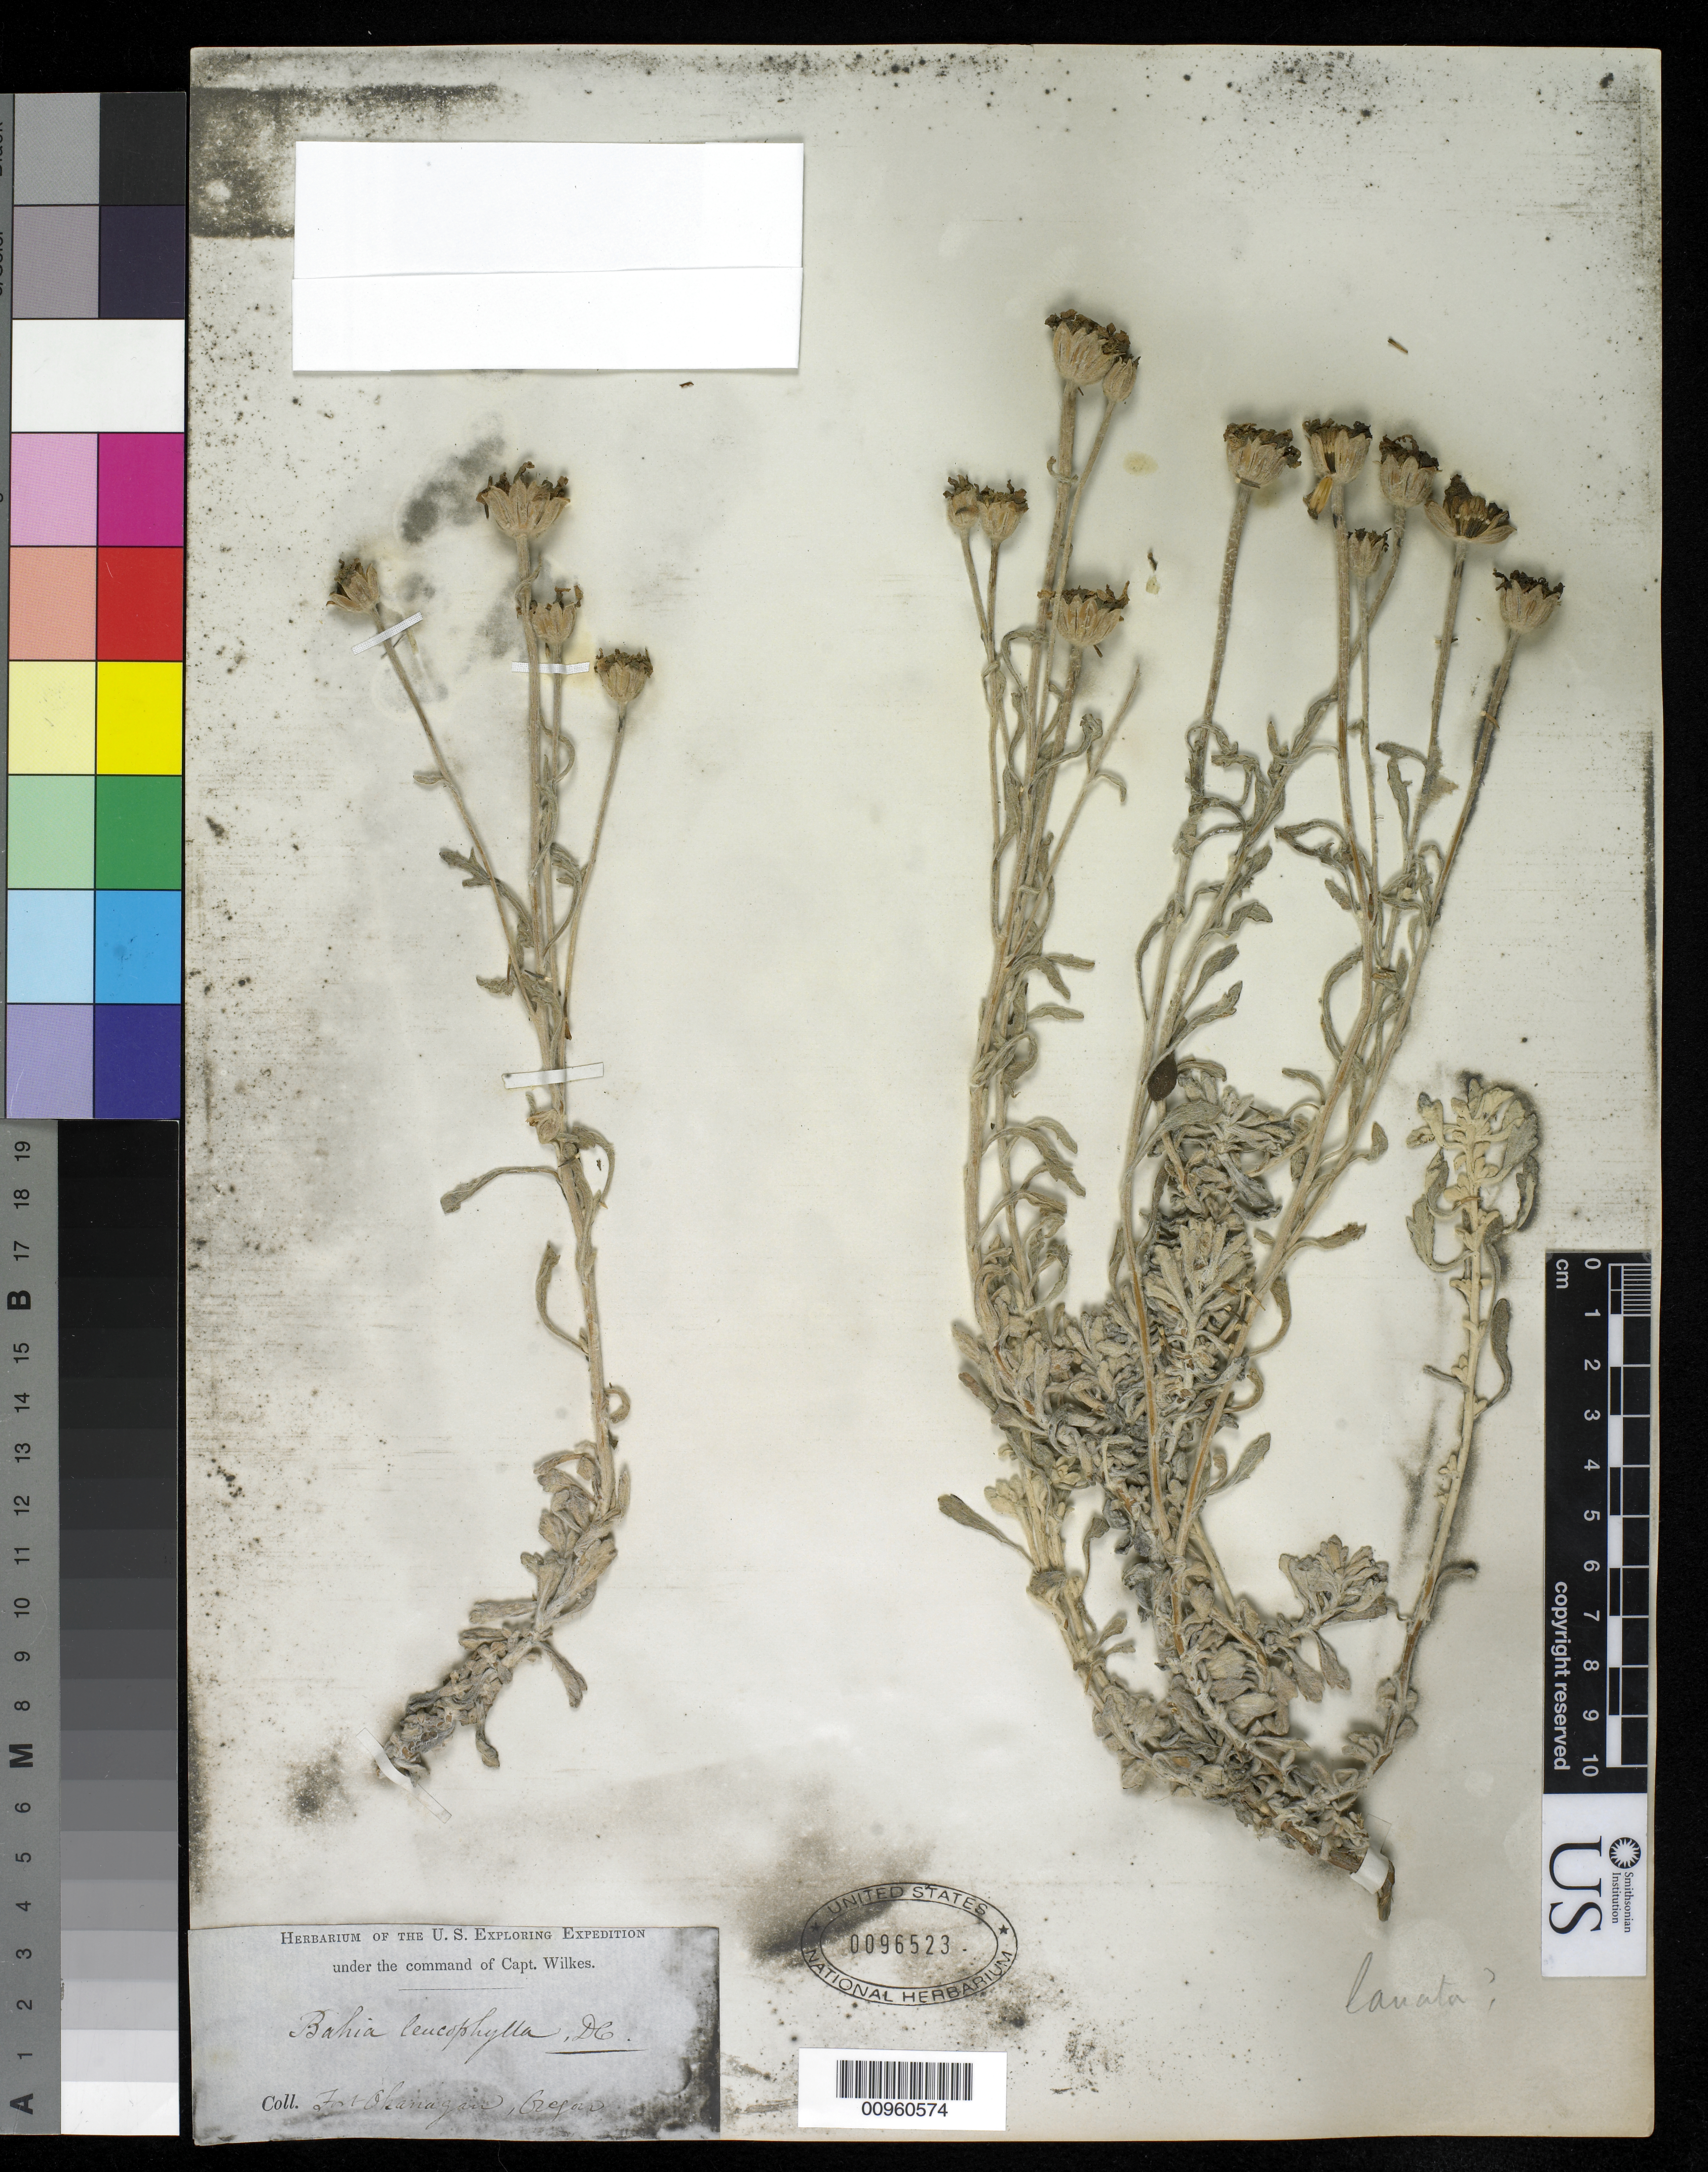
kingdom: Plantae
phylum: Tracheophyta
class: Magnoliopsida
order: Asterales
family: Asteraceae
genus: Eriophyllum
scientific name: Eriophyllum integrifolium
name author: (Hook.) Greene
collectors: Wilkes Explor. Exped.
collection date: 1838/1842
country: United States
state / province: Oregon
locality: Fort Ohanagao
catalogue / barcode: US 96523